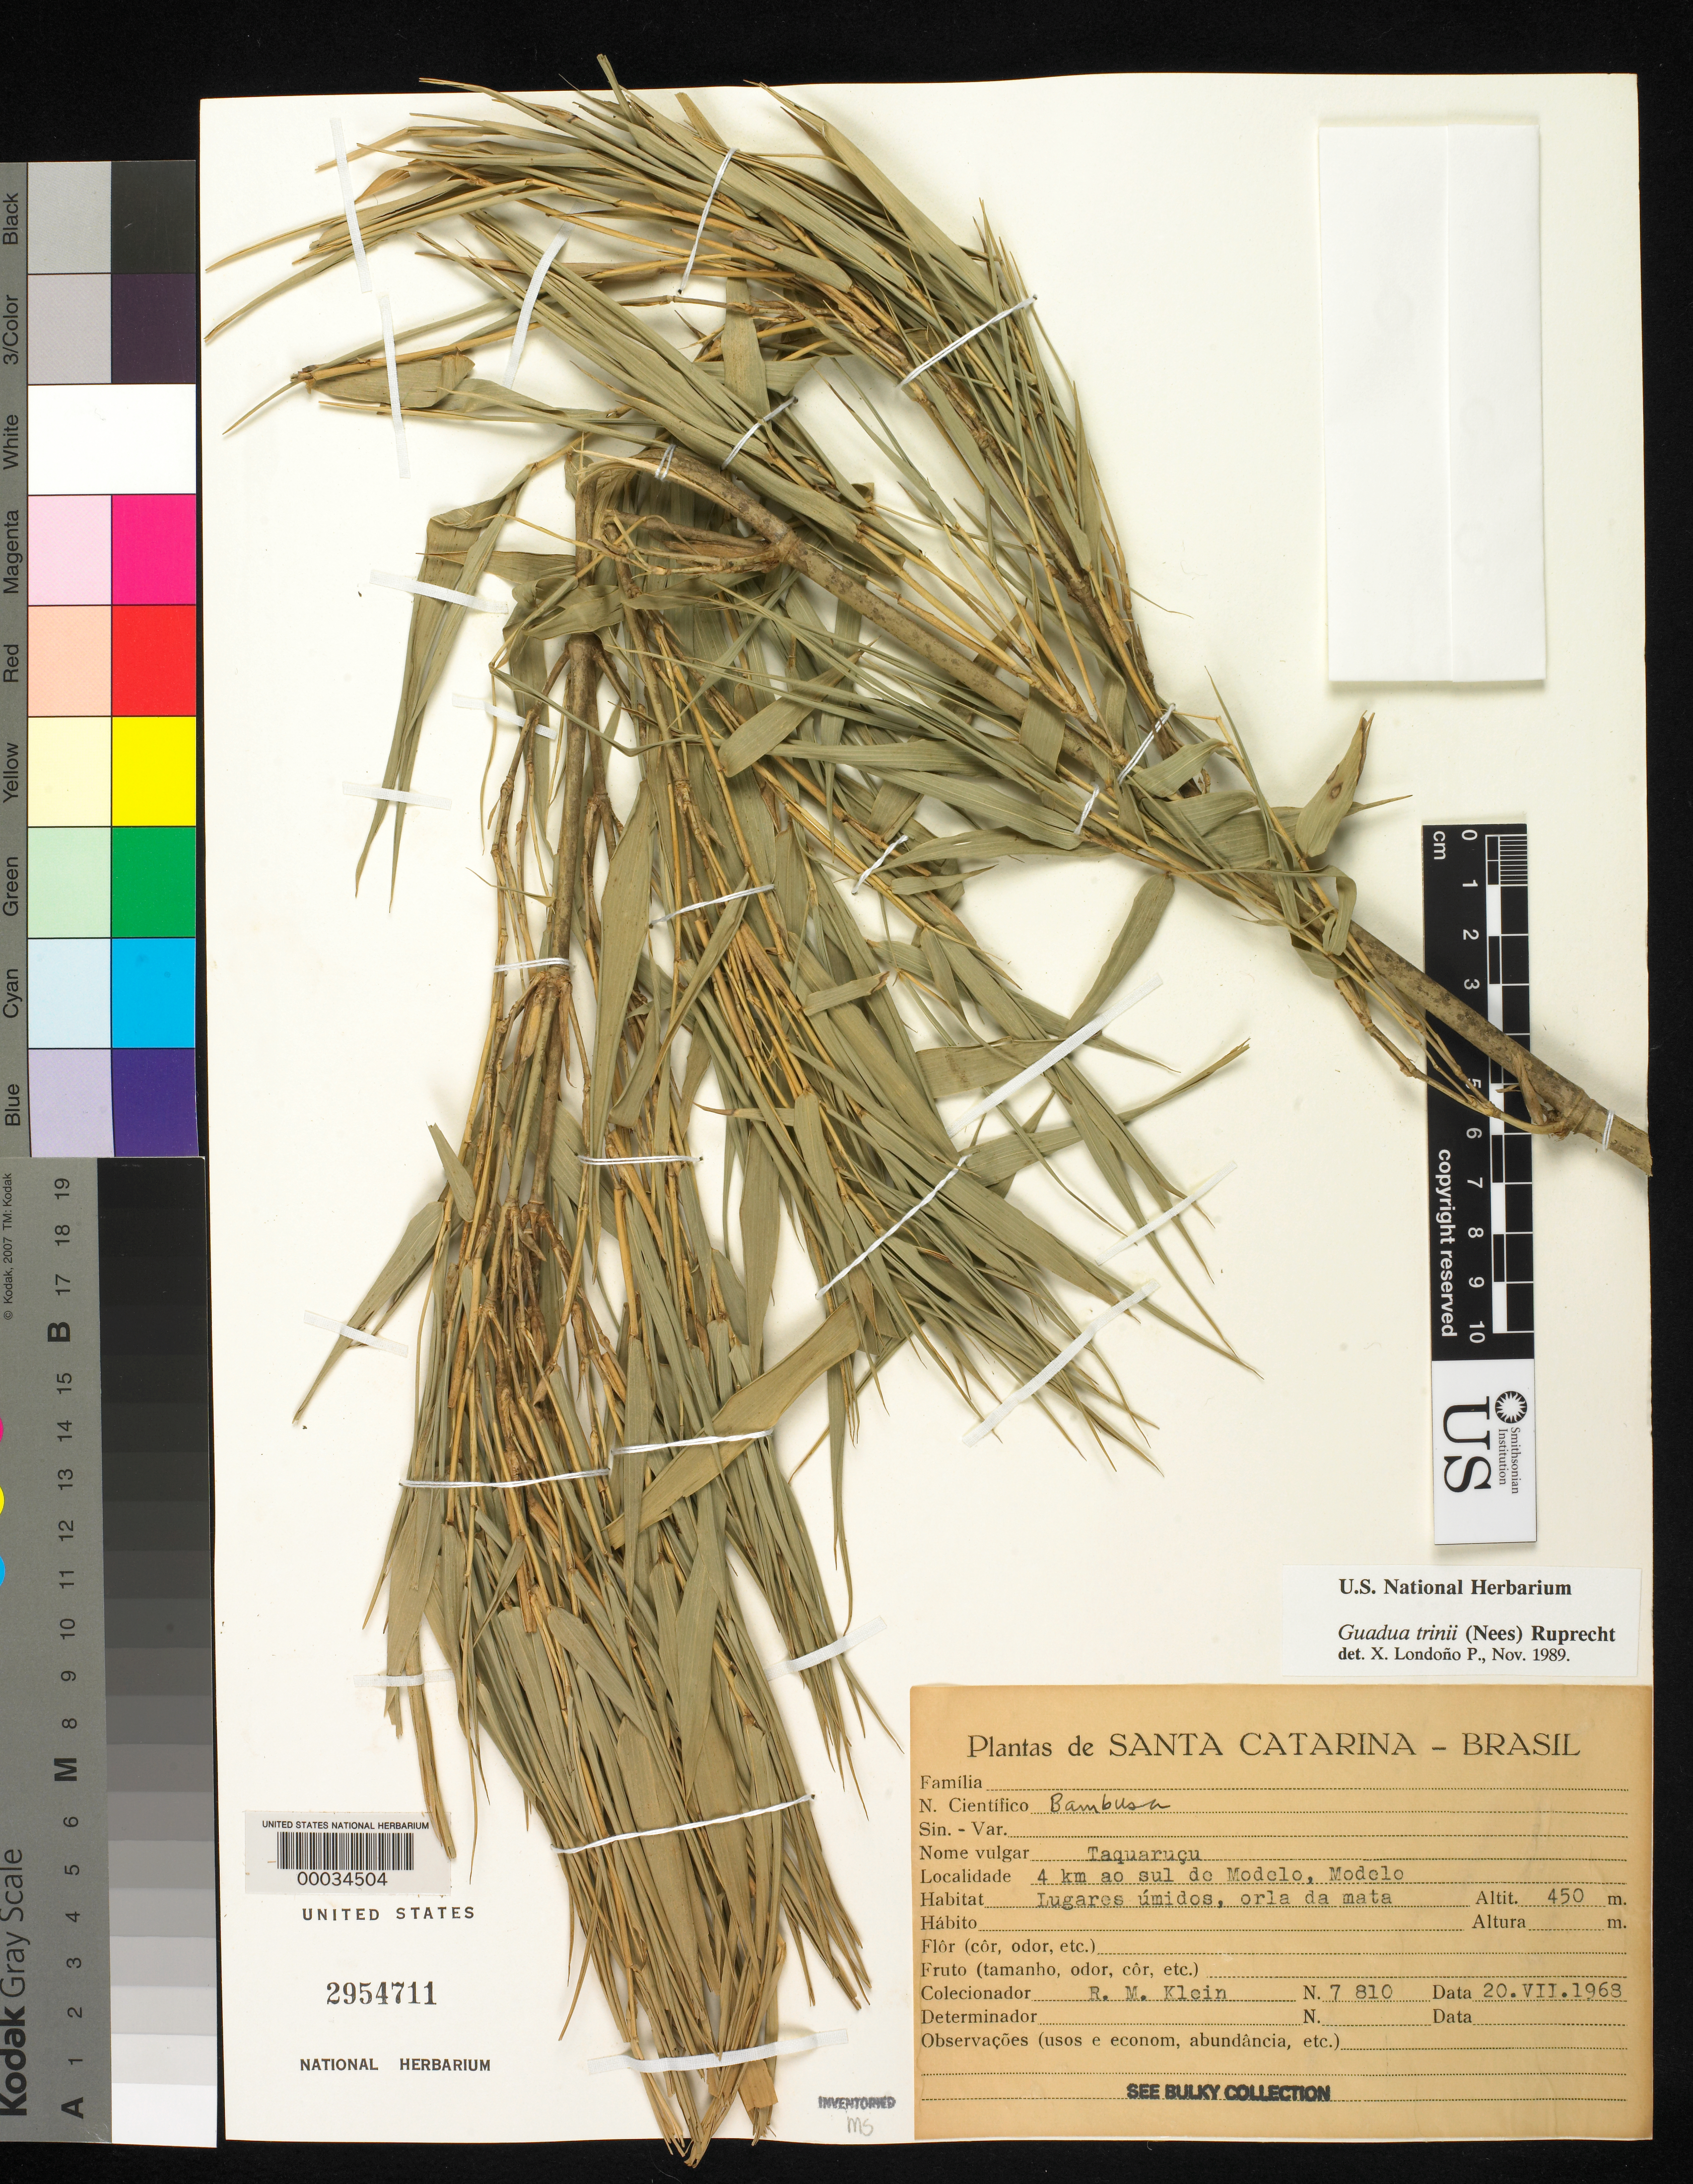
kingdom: Plantae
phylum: Tracheophyta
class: Liliopsida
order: Poales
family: Poaceae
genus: Guadua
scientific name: Guadua trinii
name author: (Nees) Nees ex Rupr.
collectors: R. M. Klein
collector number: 7810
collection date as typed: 20 Jul 1968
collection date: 1968-07-20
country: Brazil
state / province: Santa Catarina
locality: Modelo, 4 km s of modelo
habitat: Humid, forest border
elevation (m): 450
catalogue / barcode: US 2954711